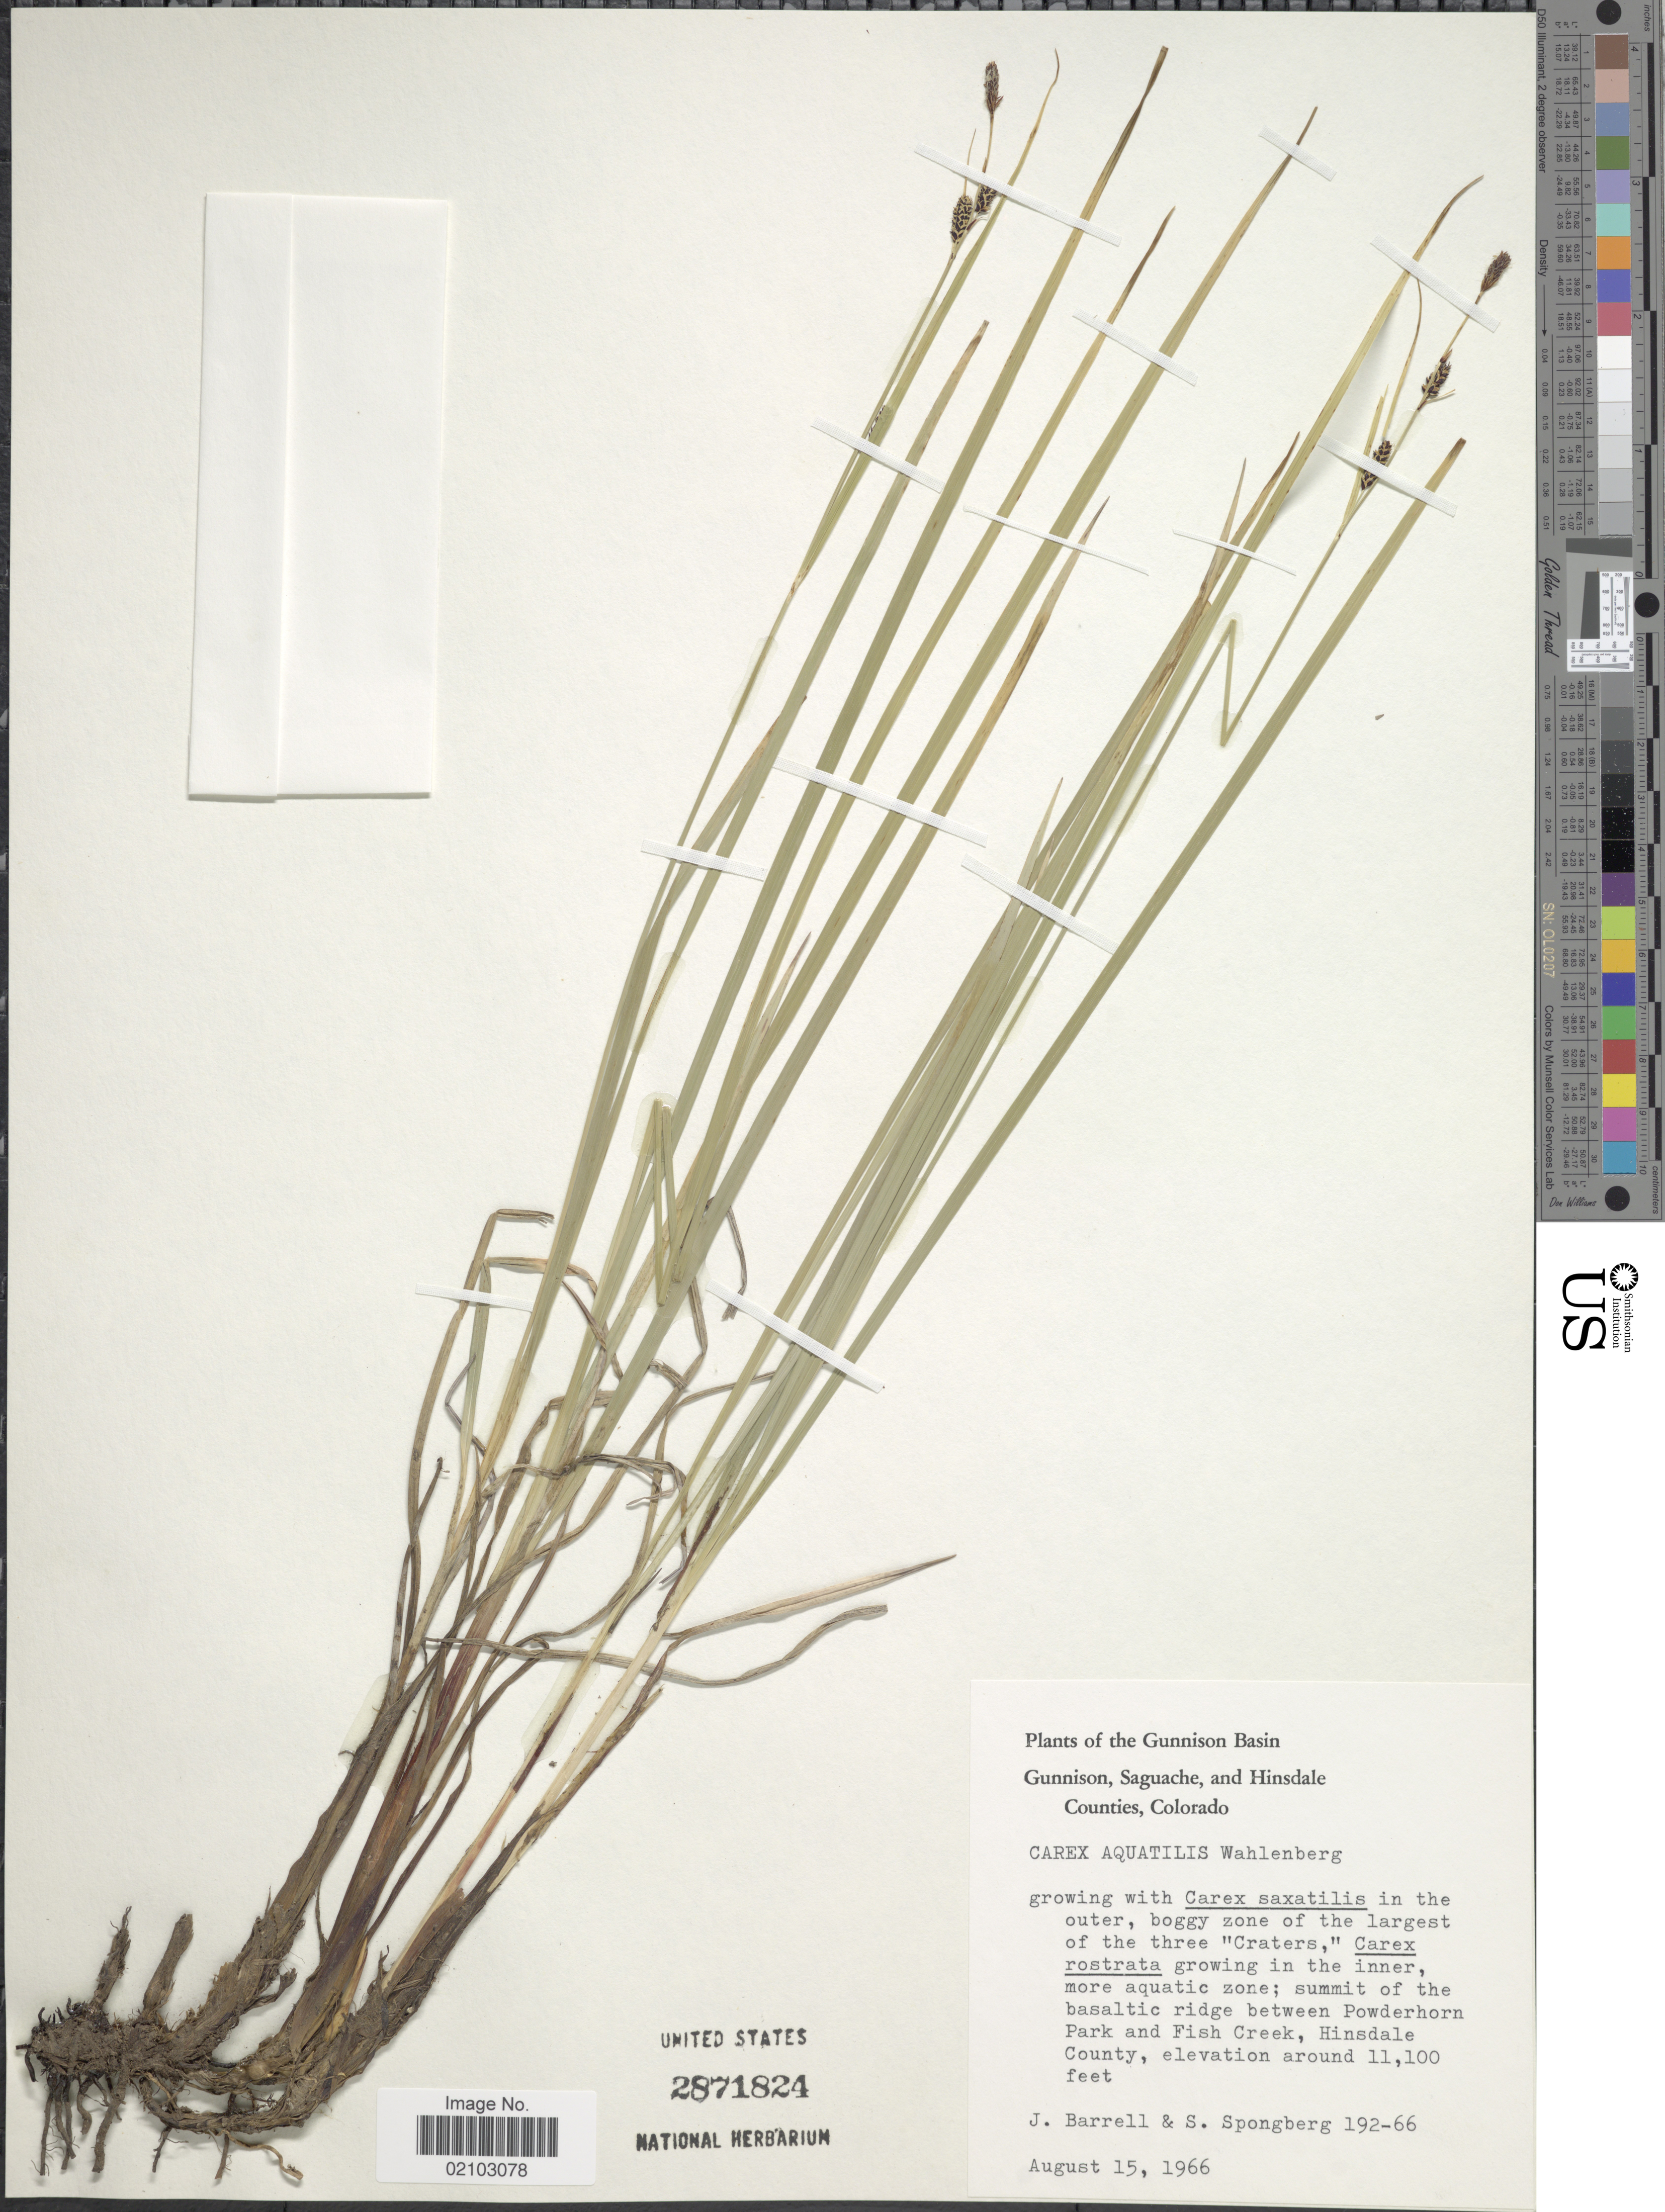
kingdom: Plantae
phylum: Tracheophyta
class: Liliopsida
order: Poales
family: Cyperaceae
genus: Carex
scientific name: Carex aquatilis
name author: Wahlenb.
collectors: J. Barrell & S. A.Spongberg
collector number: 192-66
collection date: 1966-08-15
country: United States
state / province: Colorado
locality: The Gunnison Basin, Gunnison, Saguache, and Hinsdale Counties, summit of the basaltic ridge between Powderhorn Park and Fish Creek, Hinsdale County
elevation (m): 3383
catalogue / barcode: US 2871824